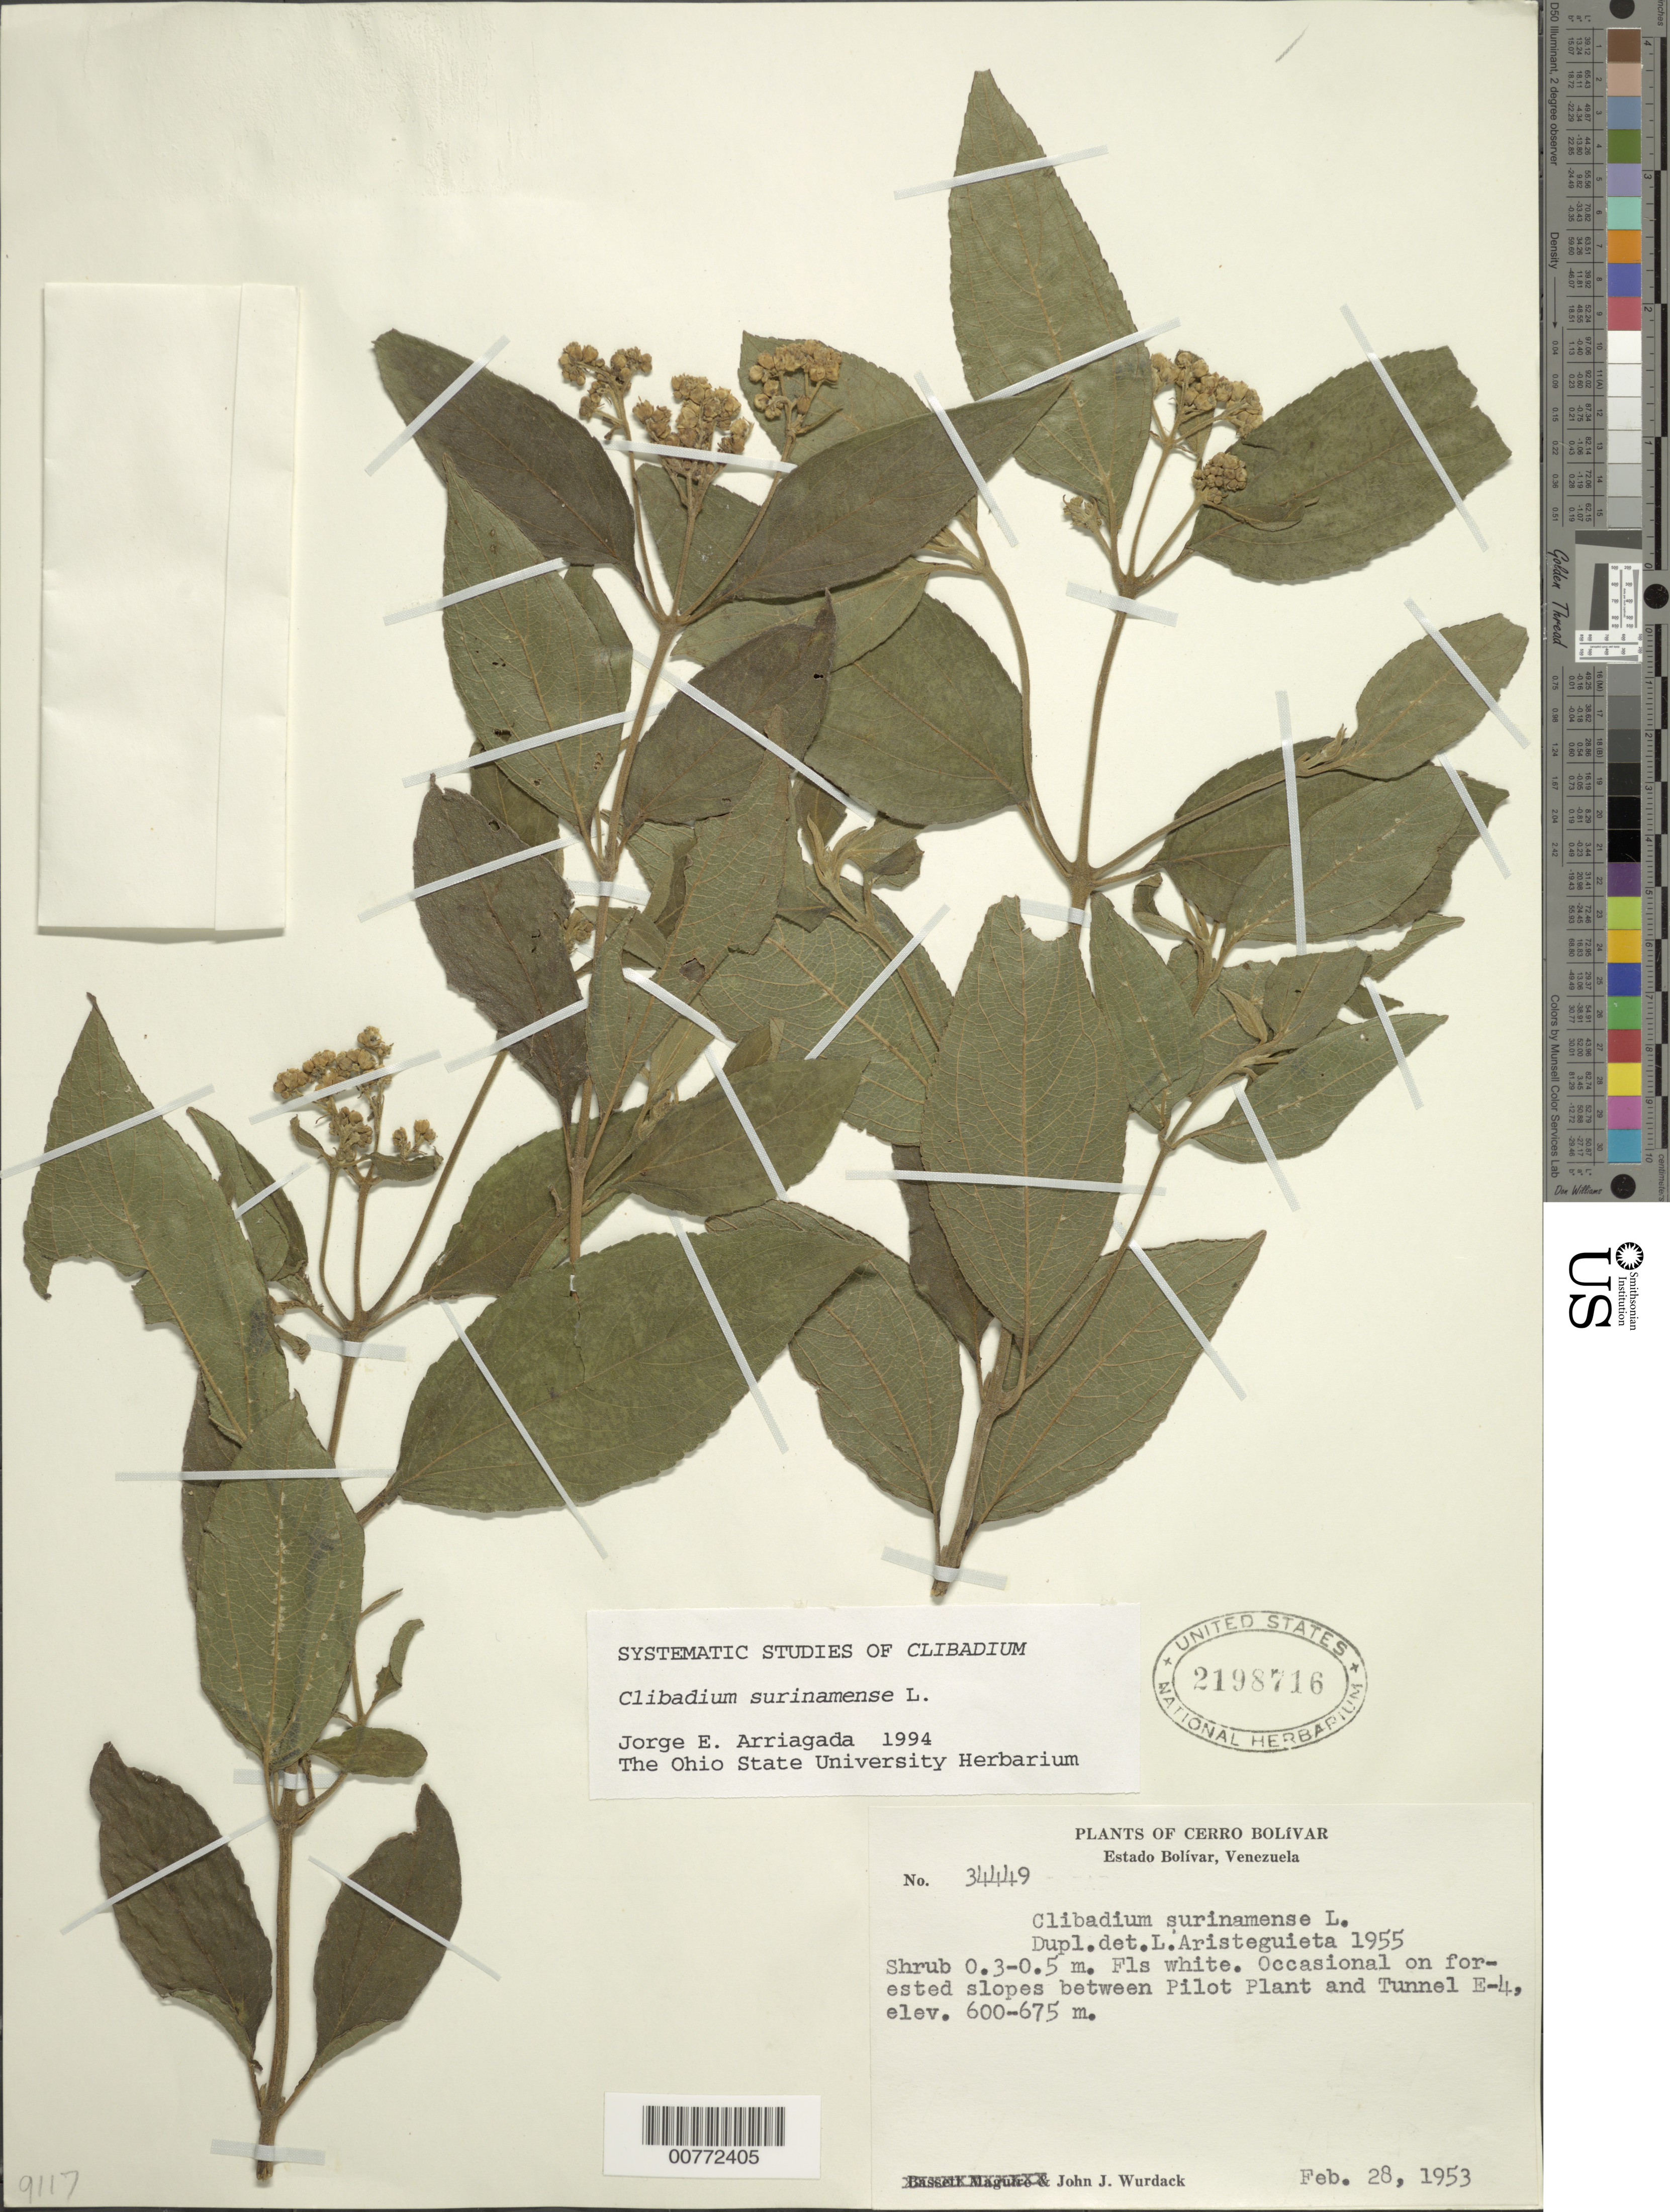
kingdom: Plantae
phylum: Tracheophyta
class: Magnoliopsida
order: Asterales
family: Asteraceae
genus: Clibadium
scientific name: Clibadium surinamense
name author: L.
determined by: Aristeguieta, L.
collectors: J. J. Wurdack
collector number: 34449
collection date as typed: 28-Feb-53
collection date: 1953-02-28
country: Venezuela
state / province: Bolívar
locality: Cerro Bolívar, between Pilot Plant and Tunnel E-4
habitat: Forested slopes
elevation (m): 600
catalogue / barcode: US 2198716